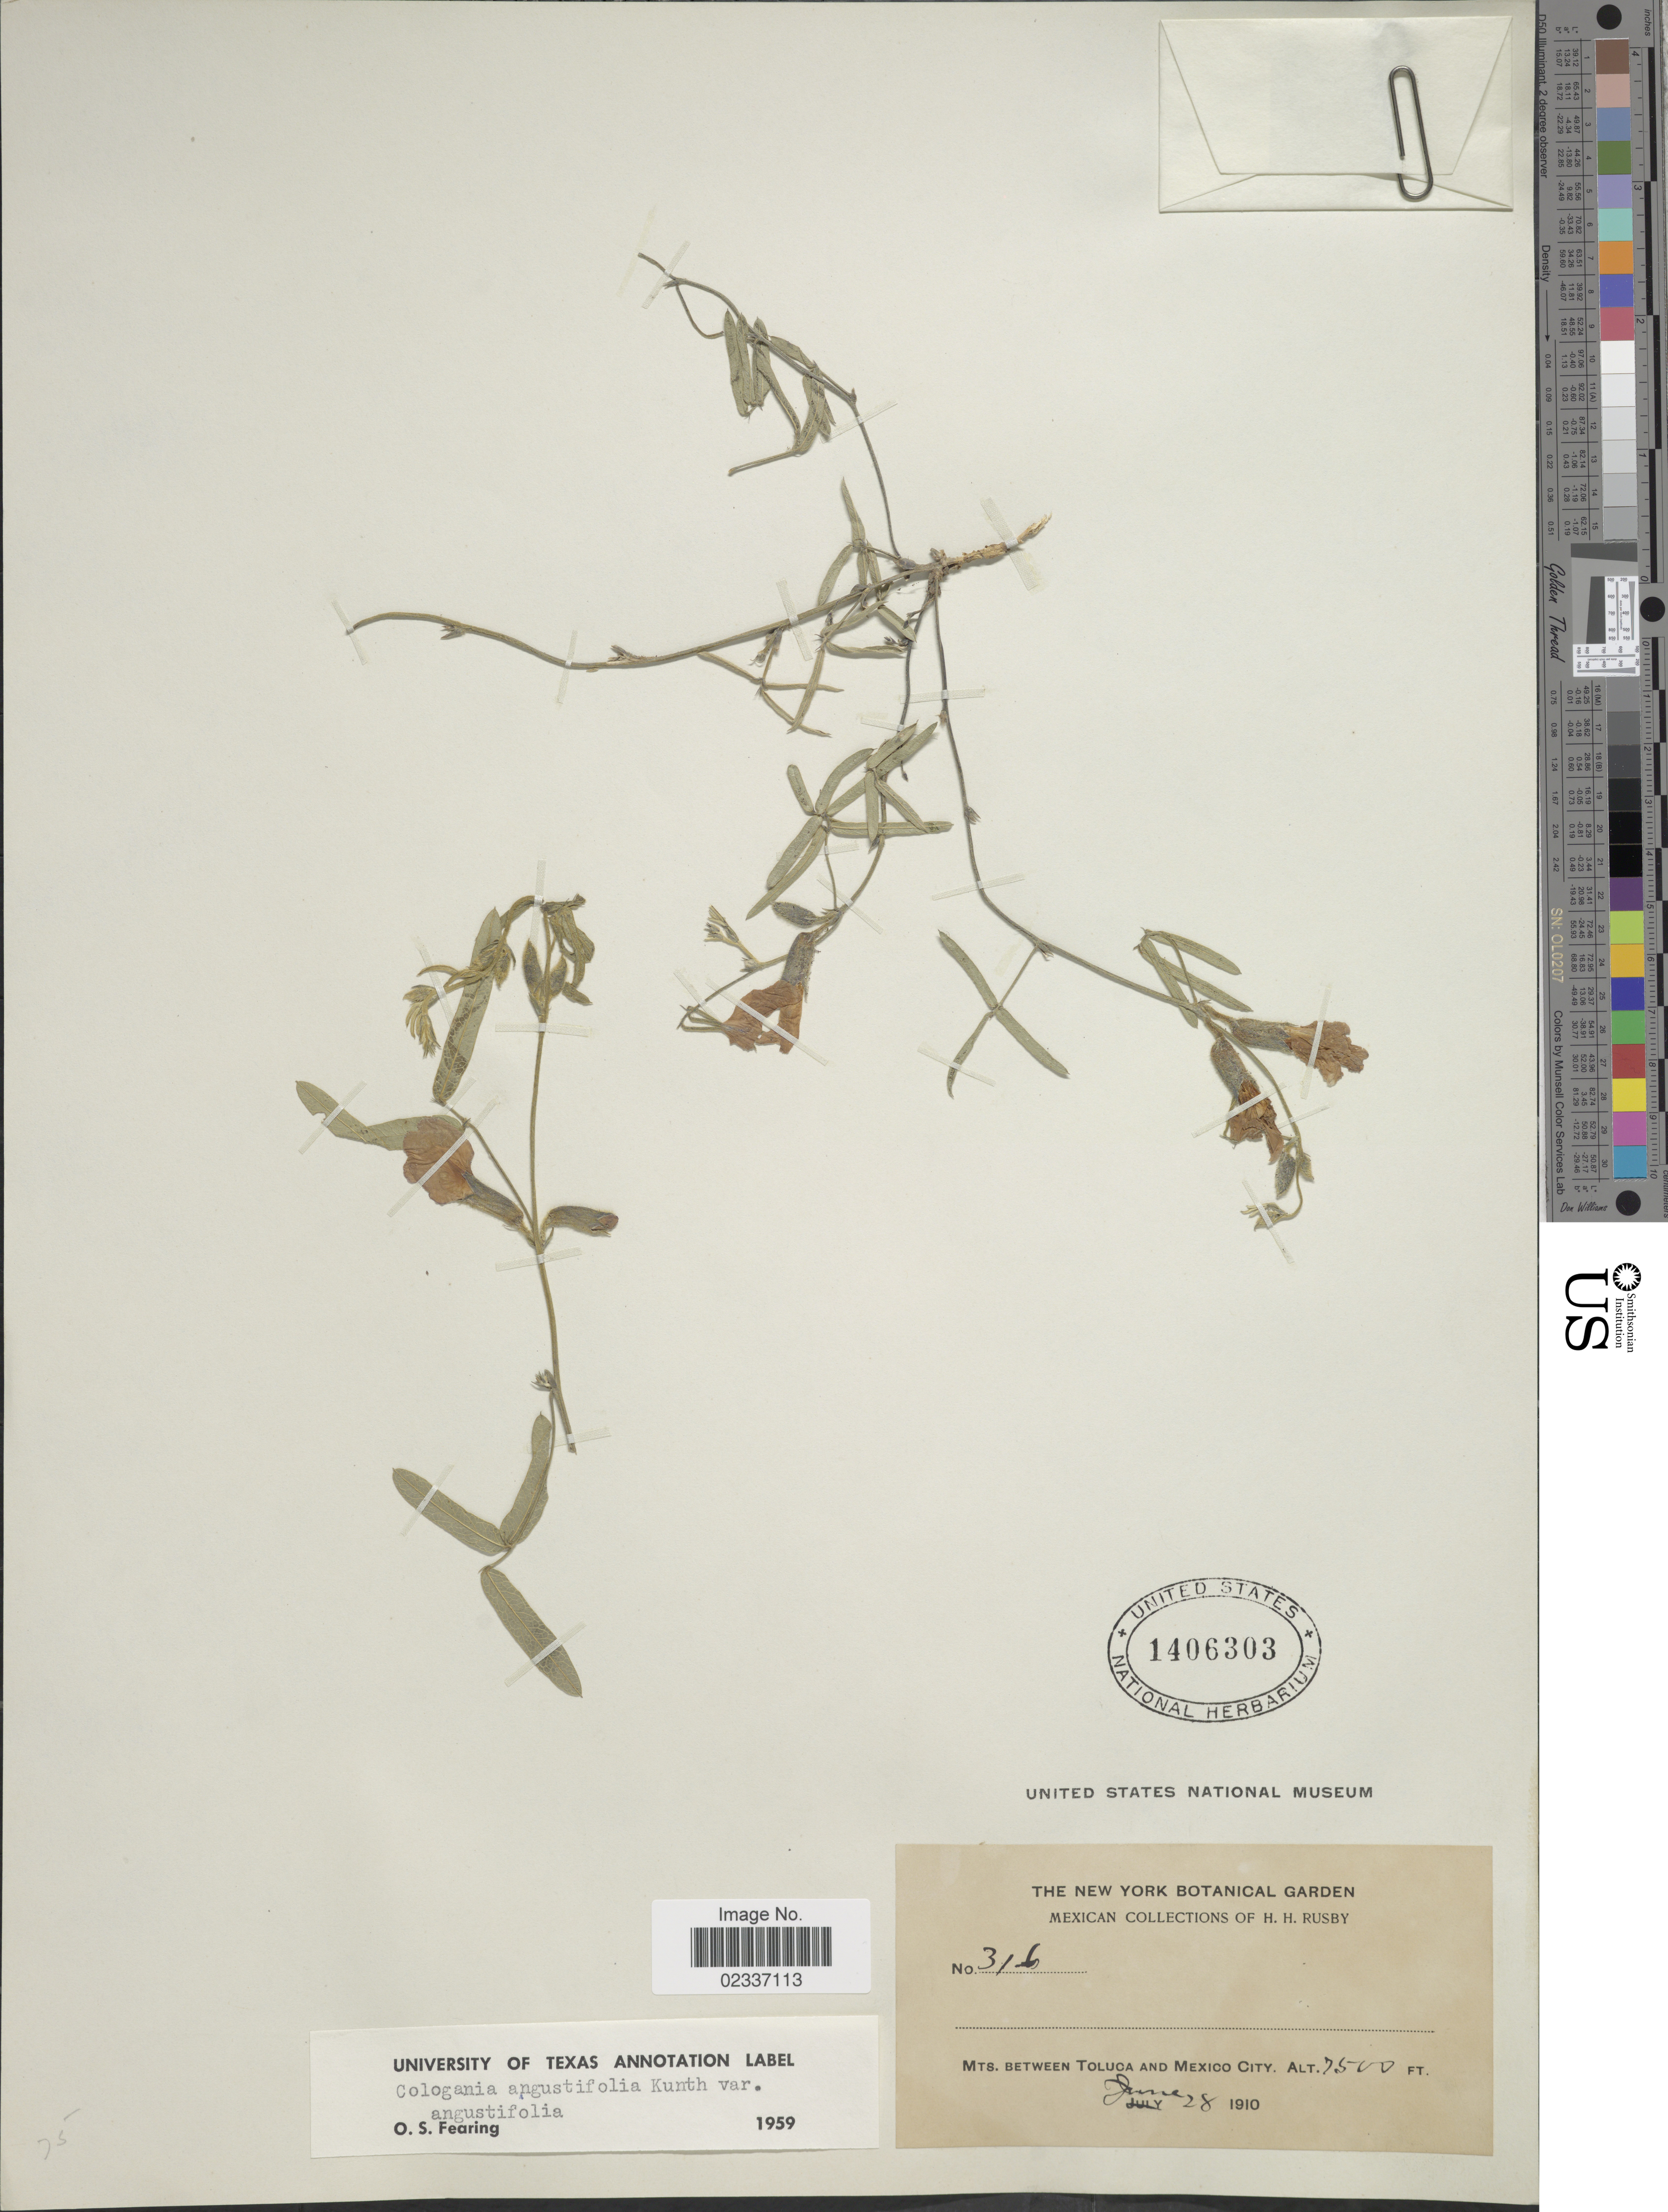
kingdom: Plantae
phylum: Tracheophyta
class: Magnoliopsida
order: Fabales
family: Fabaceae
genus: Cologania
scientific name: Cologania angustifolia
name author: Kunth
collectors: H. H. Rusby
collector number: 316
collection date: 1910-06-28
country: Mexico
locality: Mts between Toluca and Mexico City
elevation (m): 2286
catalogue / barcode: US 1406303